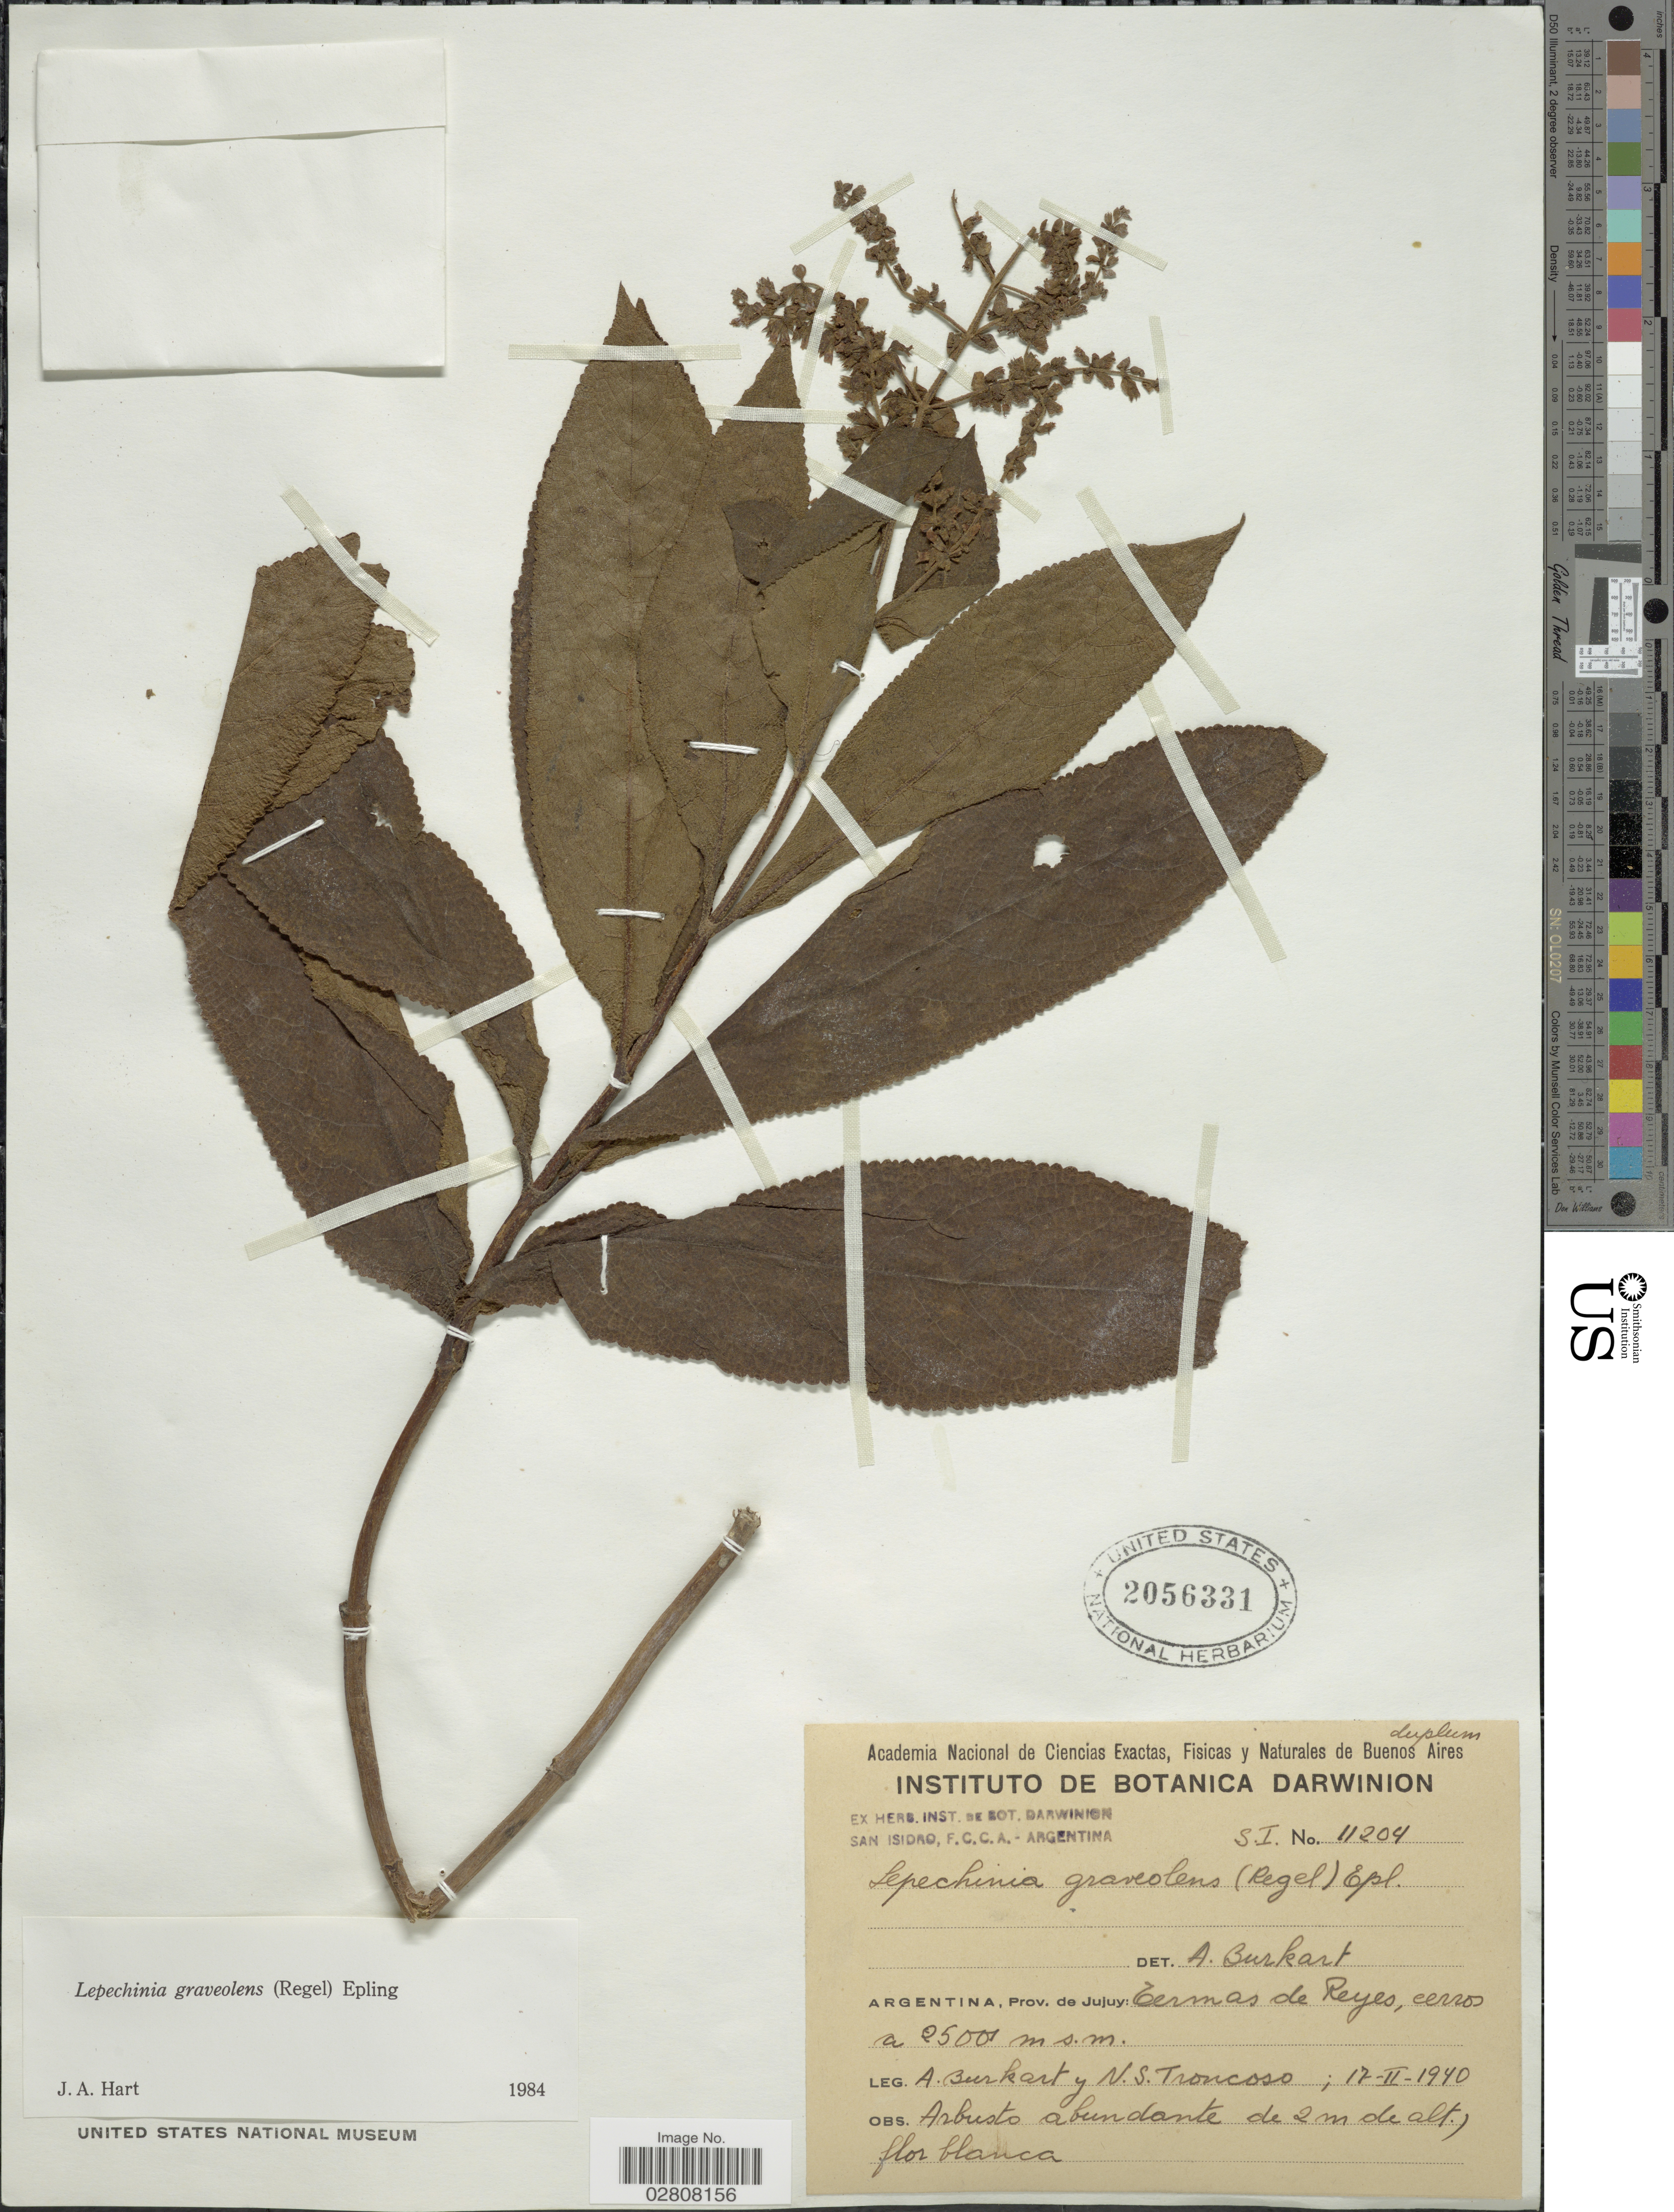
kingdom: Plantae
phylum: Tracheophyta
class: Magnoliopsida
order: Lamiales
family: Lamiaceae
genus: Lepechinia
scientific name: Lepechinia graveolens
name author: (Regel) Epling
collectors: A. E. Burkart & N. Troncoso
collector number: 11204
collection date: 1940-02-17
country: Argentina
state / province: Jujuy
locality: Prov. de Jujuy: Termas de Reyes.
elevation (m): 2500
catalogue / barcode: US 2056331